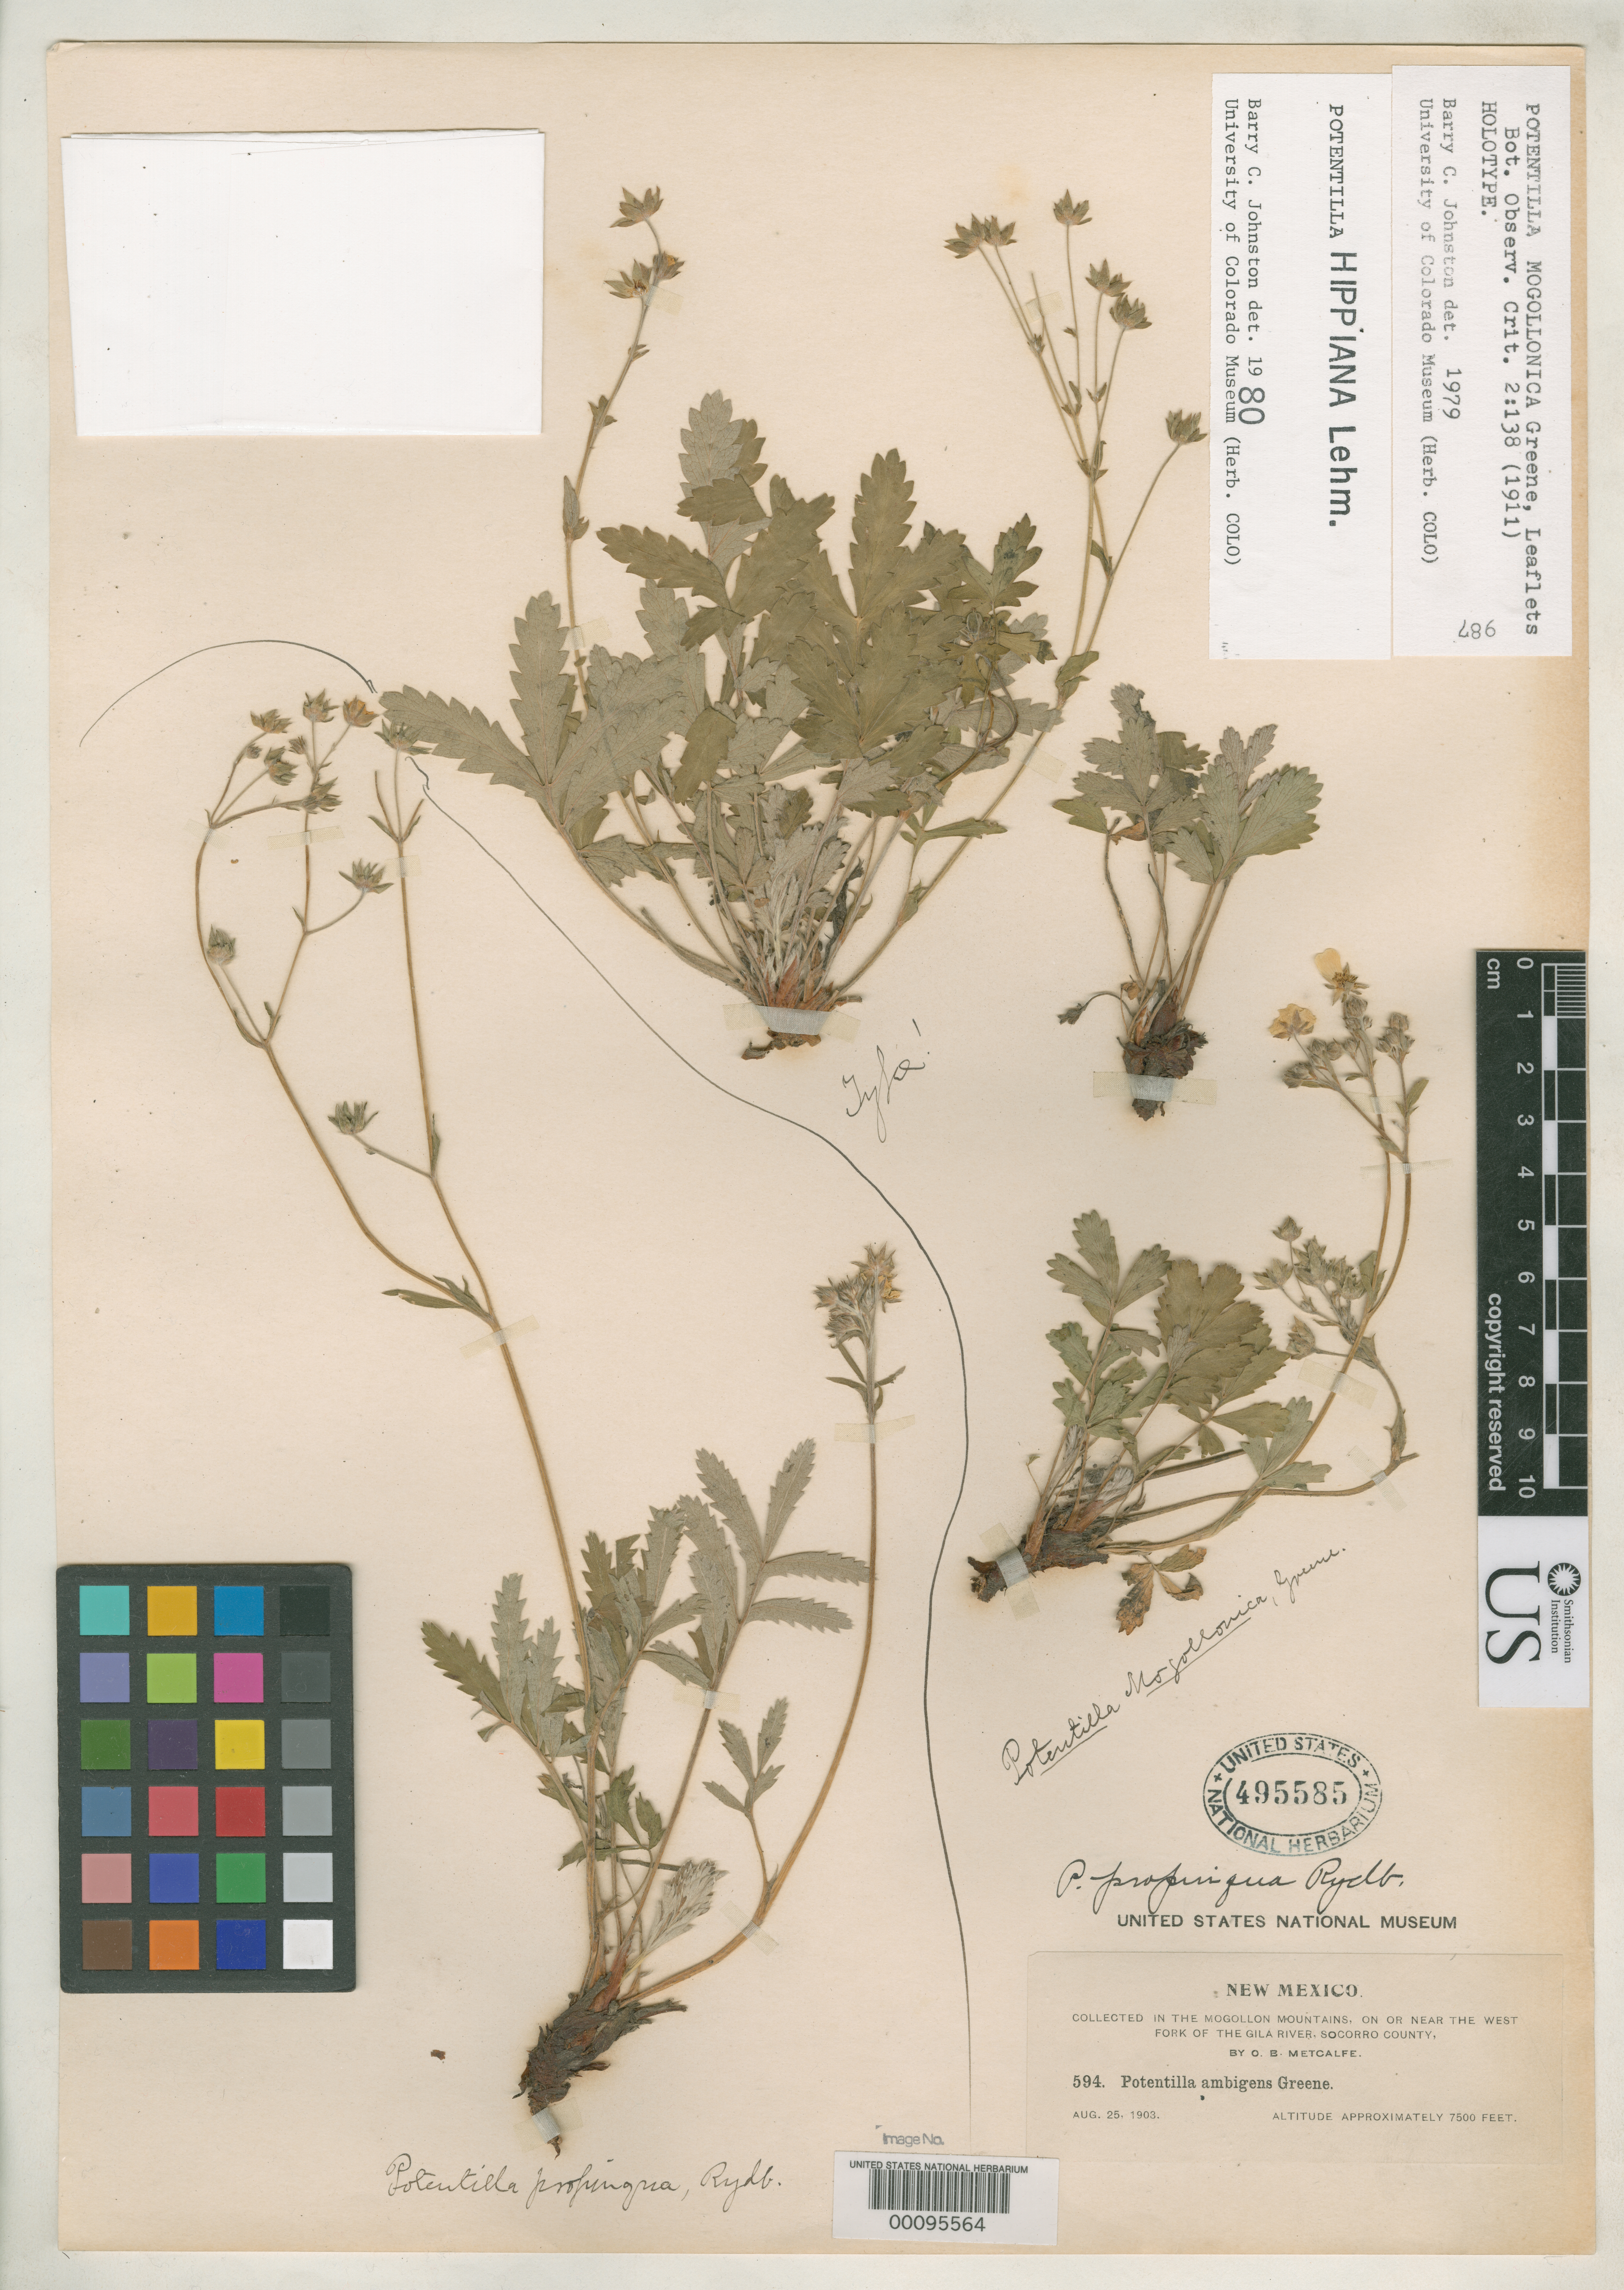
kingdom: Plantae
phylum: Tracheophyta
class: Magnoliopsida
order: Rosales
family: Rosaceae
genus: Potentilla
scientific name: Potentilla mogollonica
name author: Greene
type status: Holotype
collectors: O. B. Metcalfe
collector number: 594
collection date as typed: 25 Aug 1903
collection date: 1903-08-25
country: United States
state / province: New Mexico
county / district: Catron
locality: Mogollon Mts.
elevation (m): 2286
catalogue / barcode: US 495585